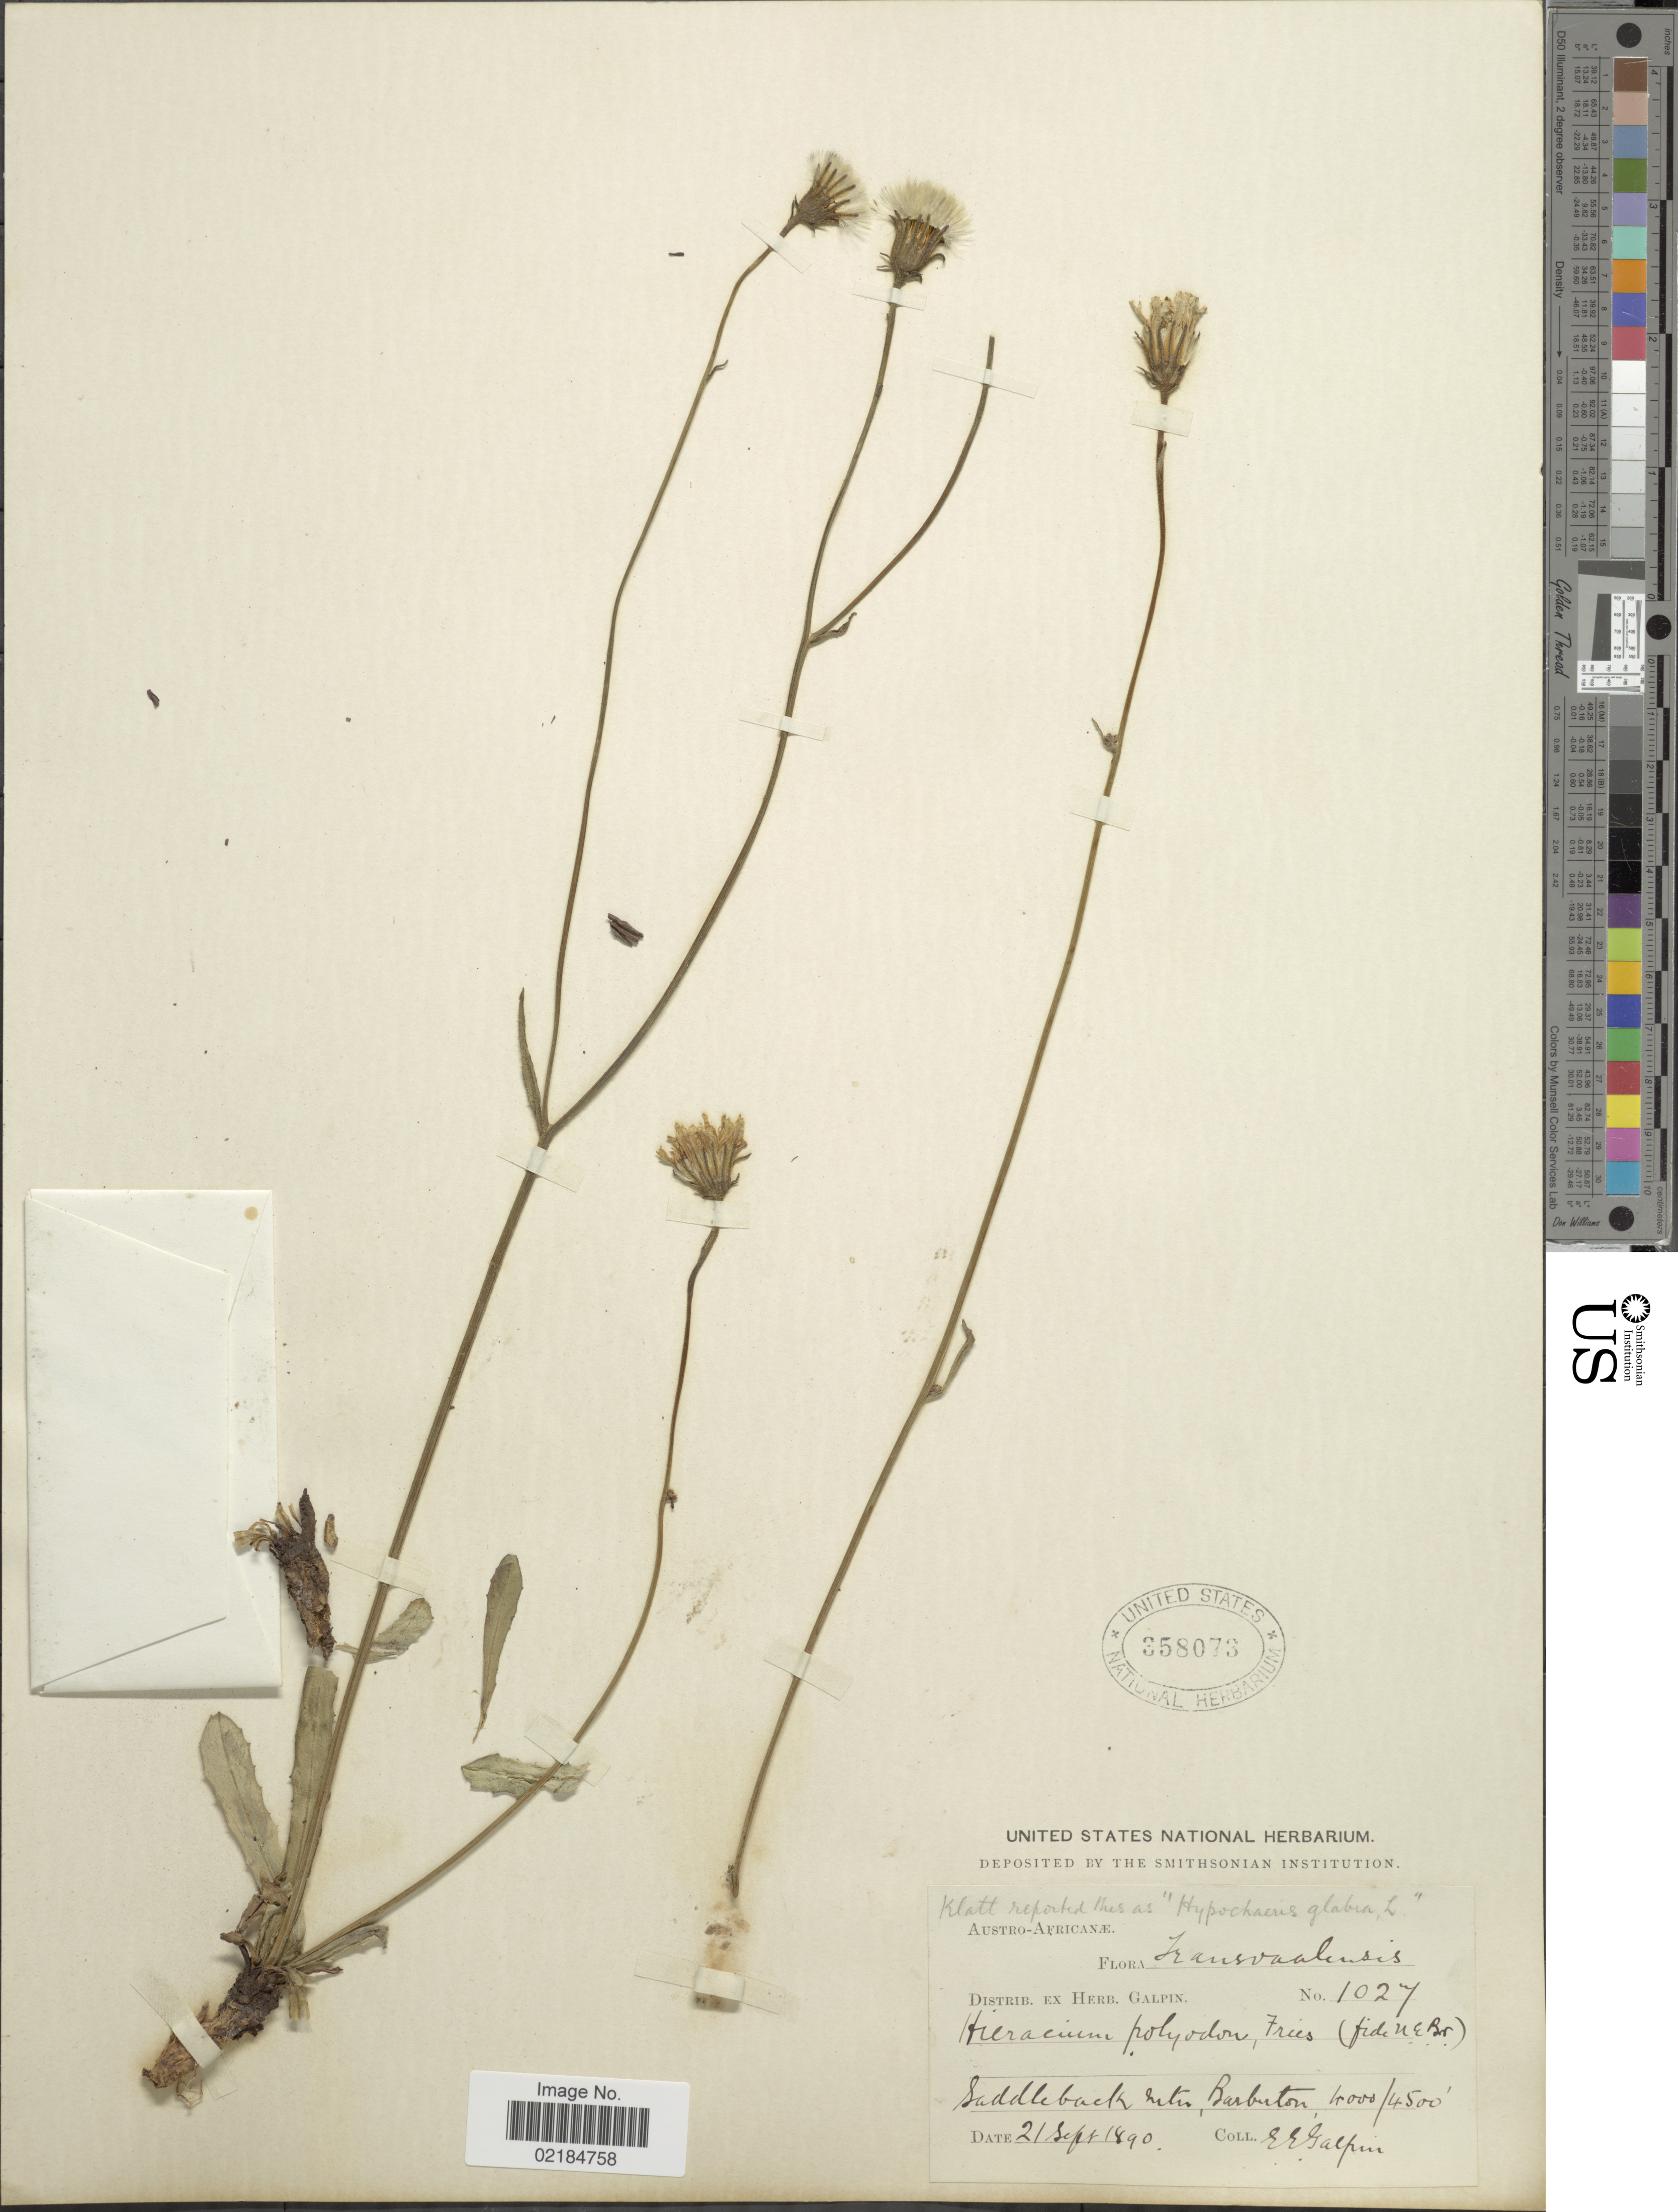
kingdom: Plantae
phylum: Tracheophyta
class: Magnoliopsida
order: Asterales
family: Asteraceae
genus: Hieracium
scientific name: Hieracium polyodon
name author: Fr.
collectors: E. Galpin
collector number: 1027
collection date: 1890-09-21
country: South Africa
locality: Austro-Africane, Saddleback reter, Barberton, Transvaalensis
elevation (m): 1219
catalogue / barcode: US 358073